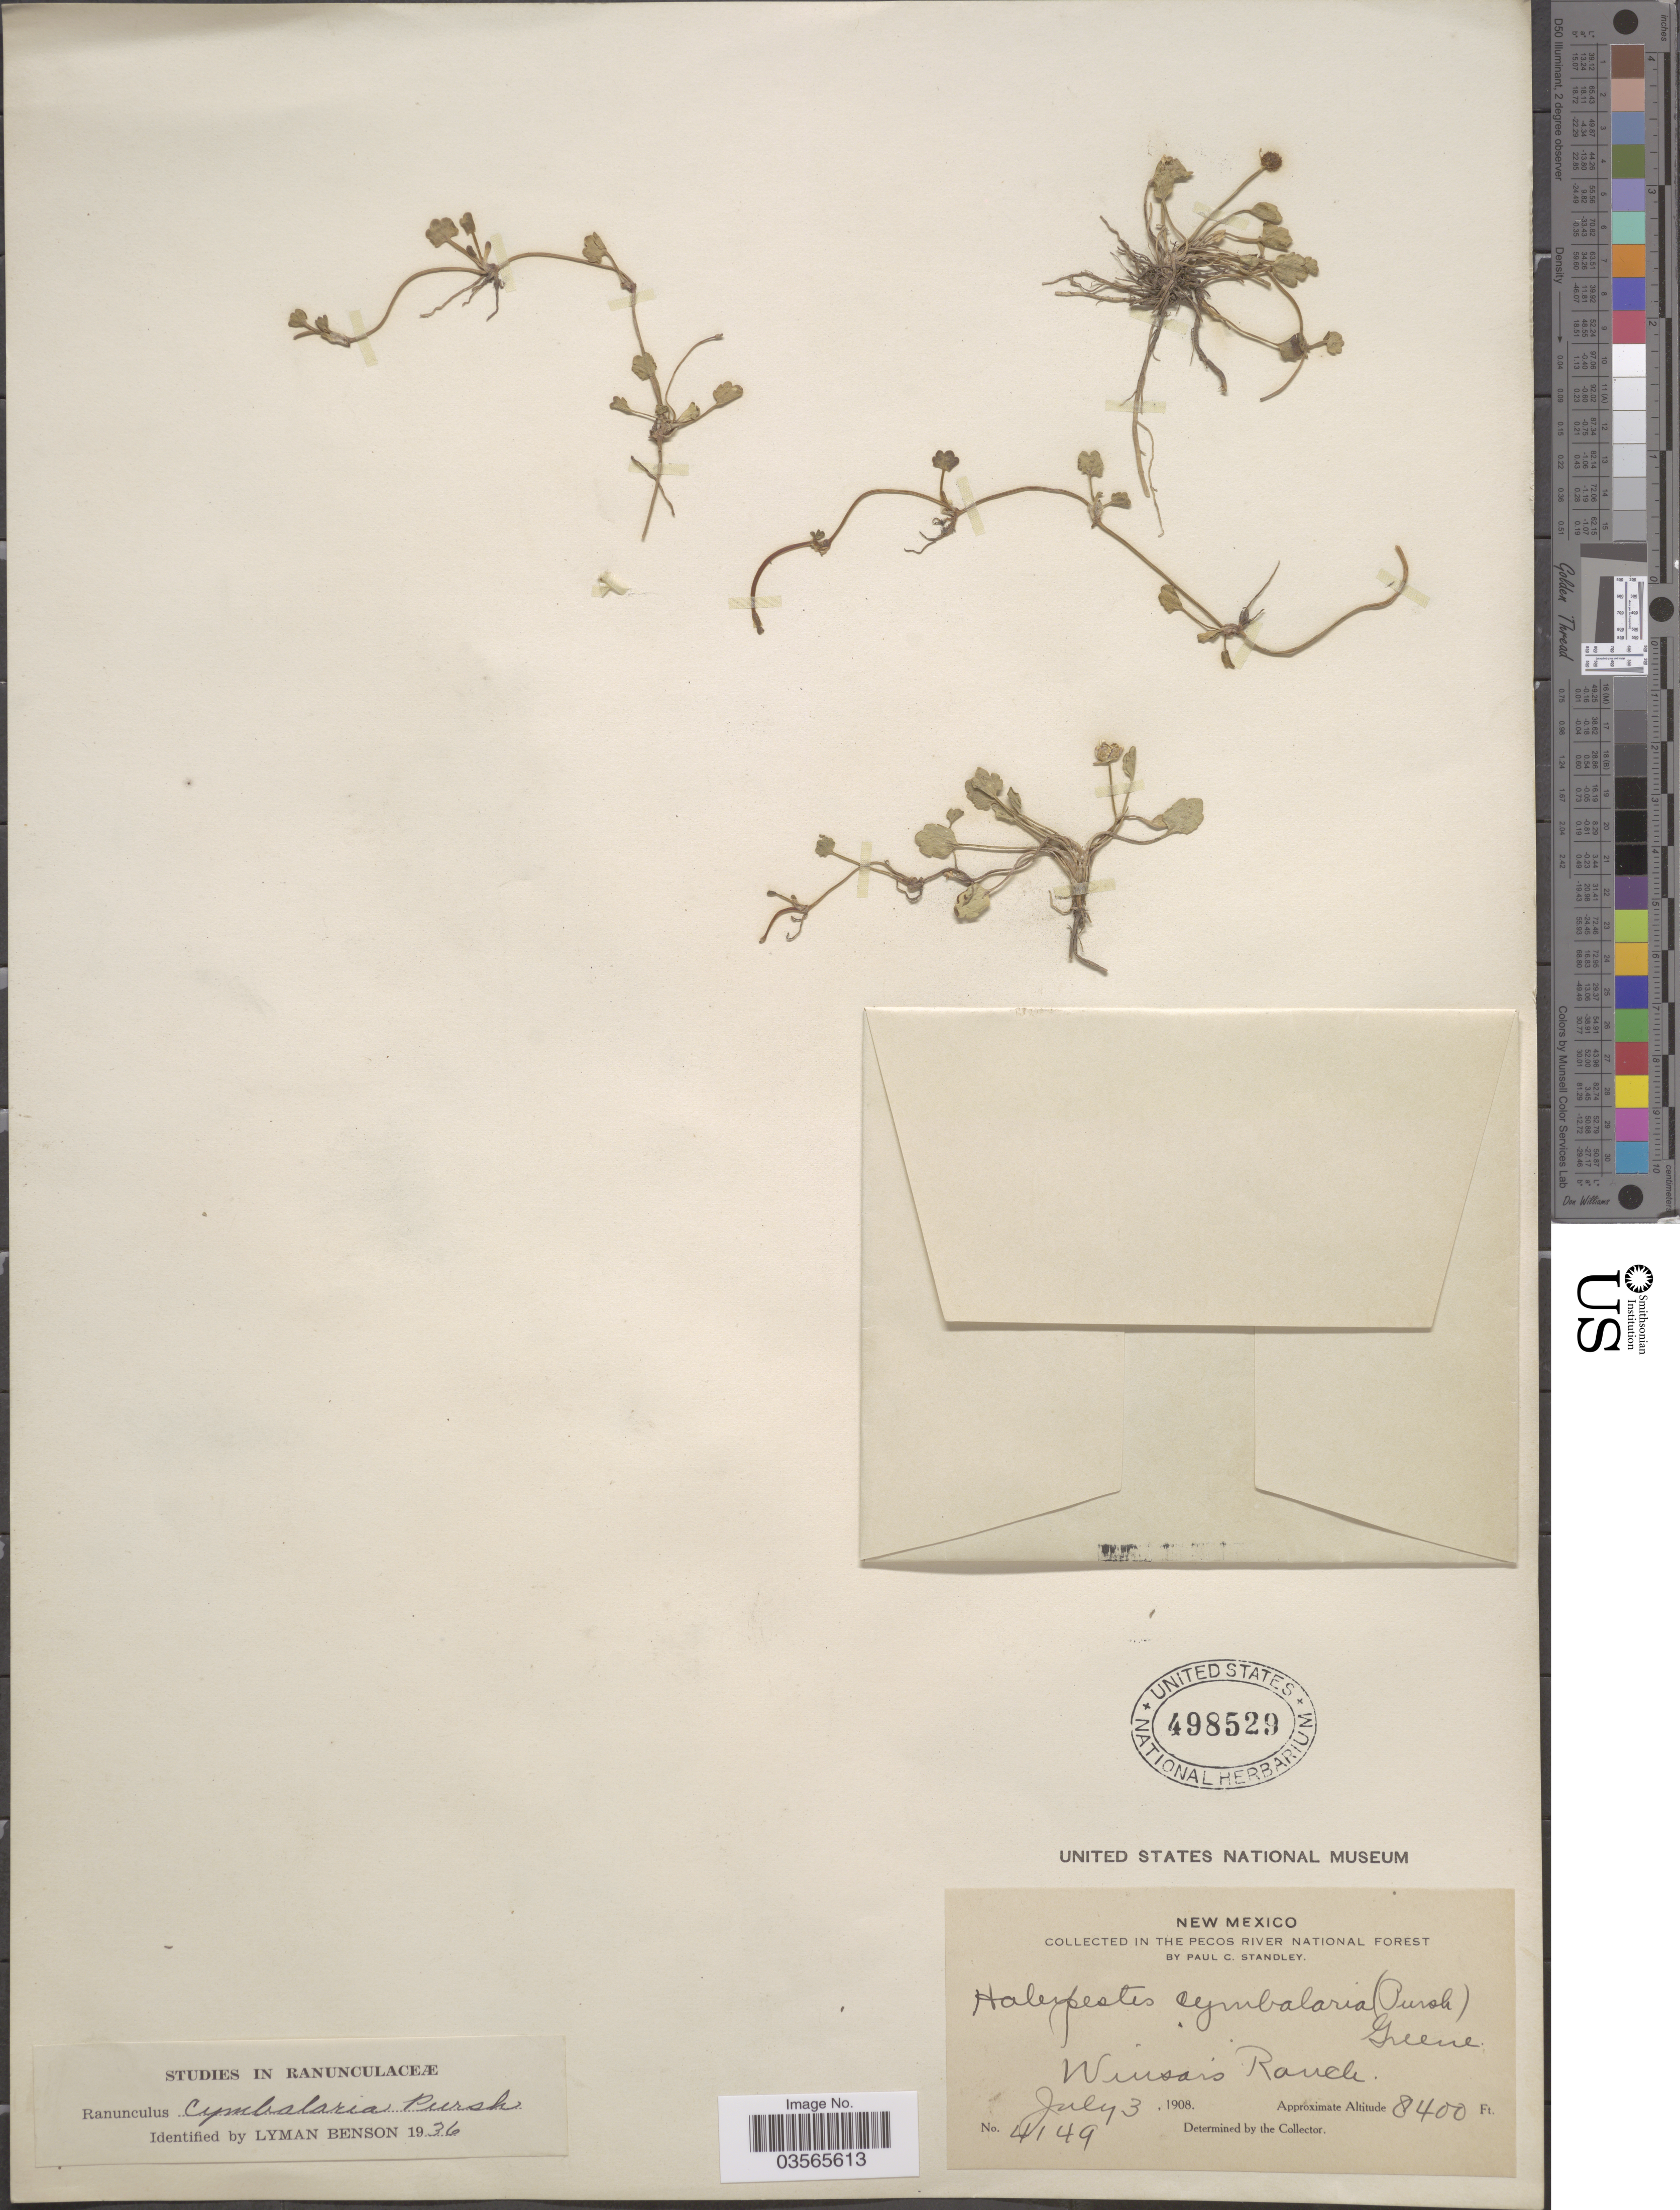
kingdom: Plantae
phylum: Tracheophyta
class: Magnoliopsida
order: Ranunculales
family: Ranunculaceae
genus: Halerpestes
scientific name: Halerpestes cymbalaria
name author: (Pursh) Greene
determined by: Strong, M. T., (US), Smithsonian Institution - National Museum of Natural History (UNITED STATES)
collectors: P. C. Standley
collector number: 4149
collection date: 1908-07-03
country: United States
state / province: New Mexico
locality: In the Pecos River National Forest. Winsor's Ranch.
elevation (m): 2560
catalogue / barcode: US 498529